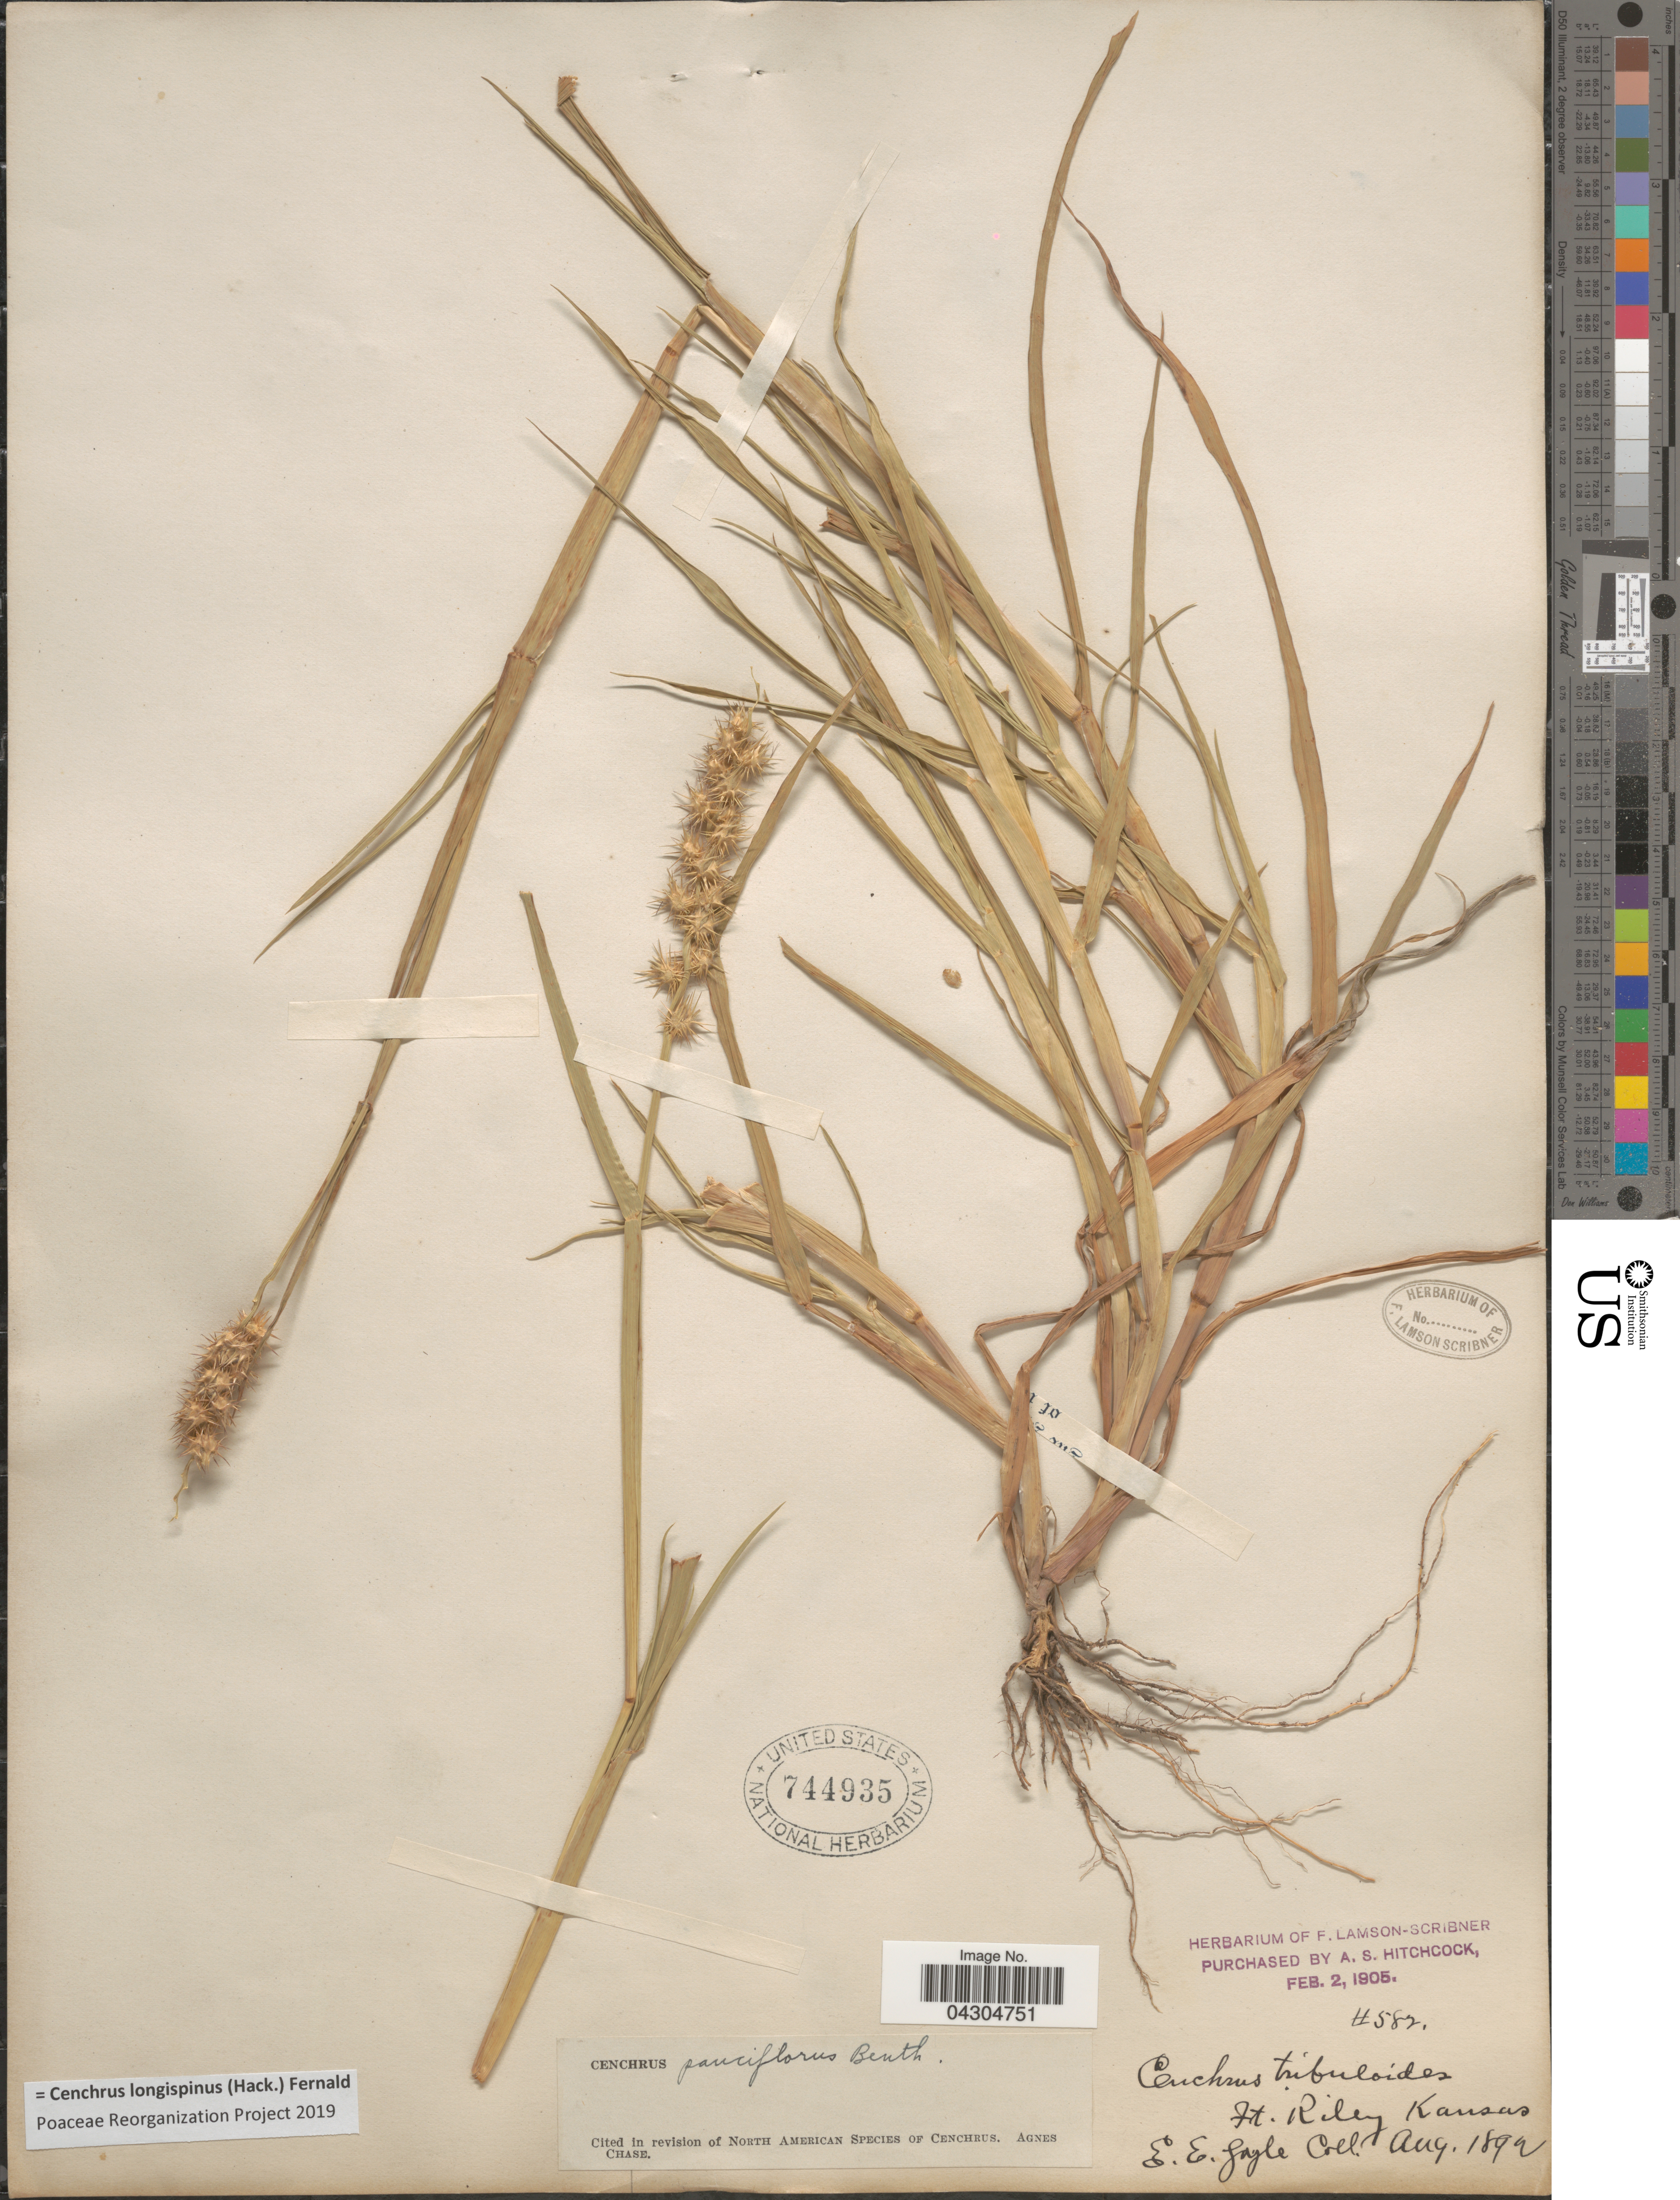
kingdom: Plantae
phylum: Tracheophyta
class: Liliopsida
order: Poales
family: Poaceae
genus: Cenchrus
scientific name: Cenchrus longispinus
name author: (Hack.) Fernald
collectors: E. Gayle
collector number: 582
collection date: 1892-08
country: United States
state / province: Kansas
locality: Ft. Riley.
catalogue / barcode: US 744935